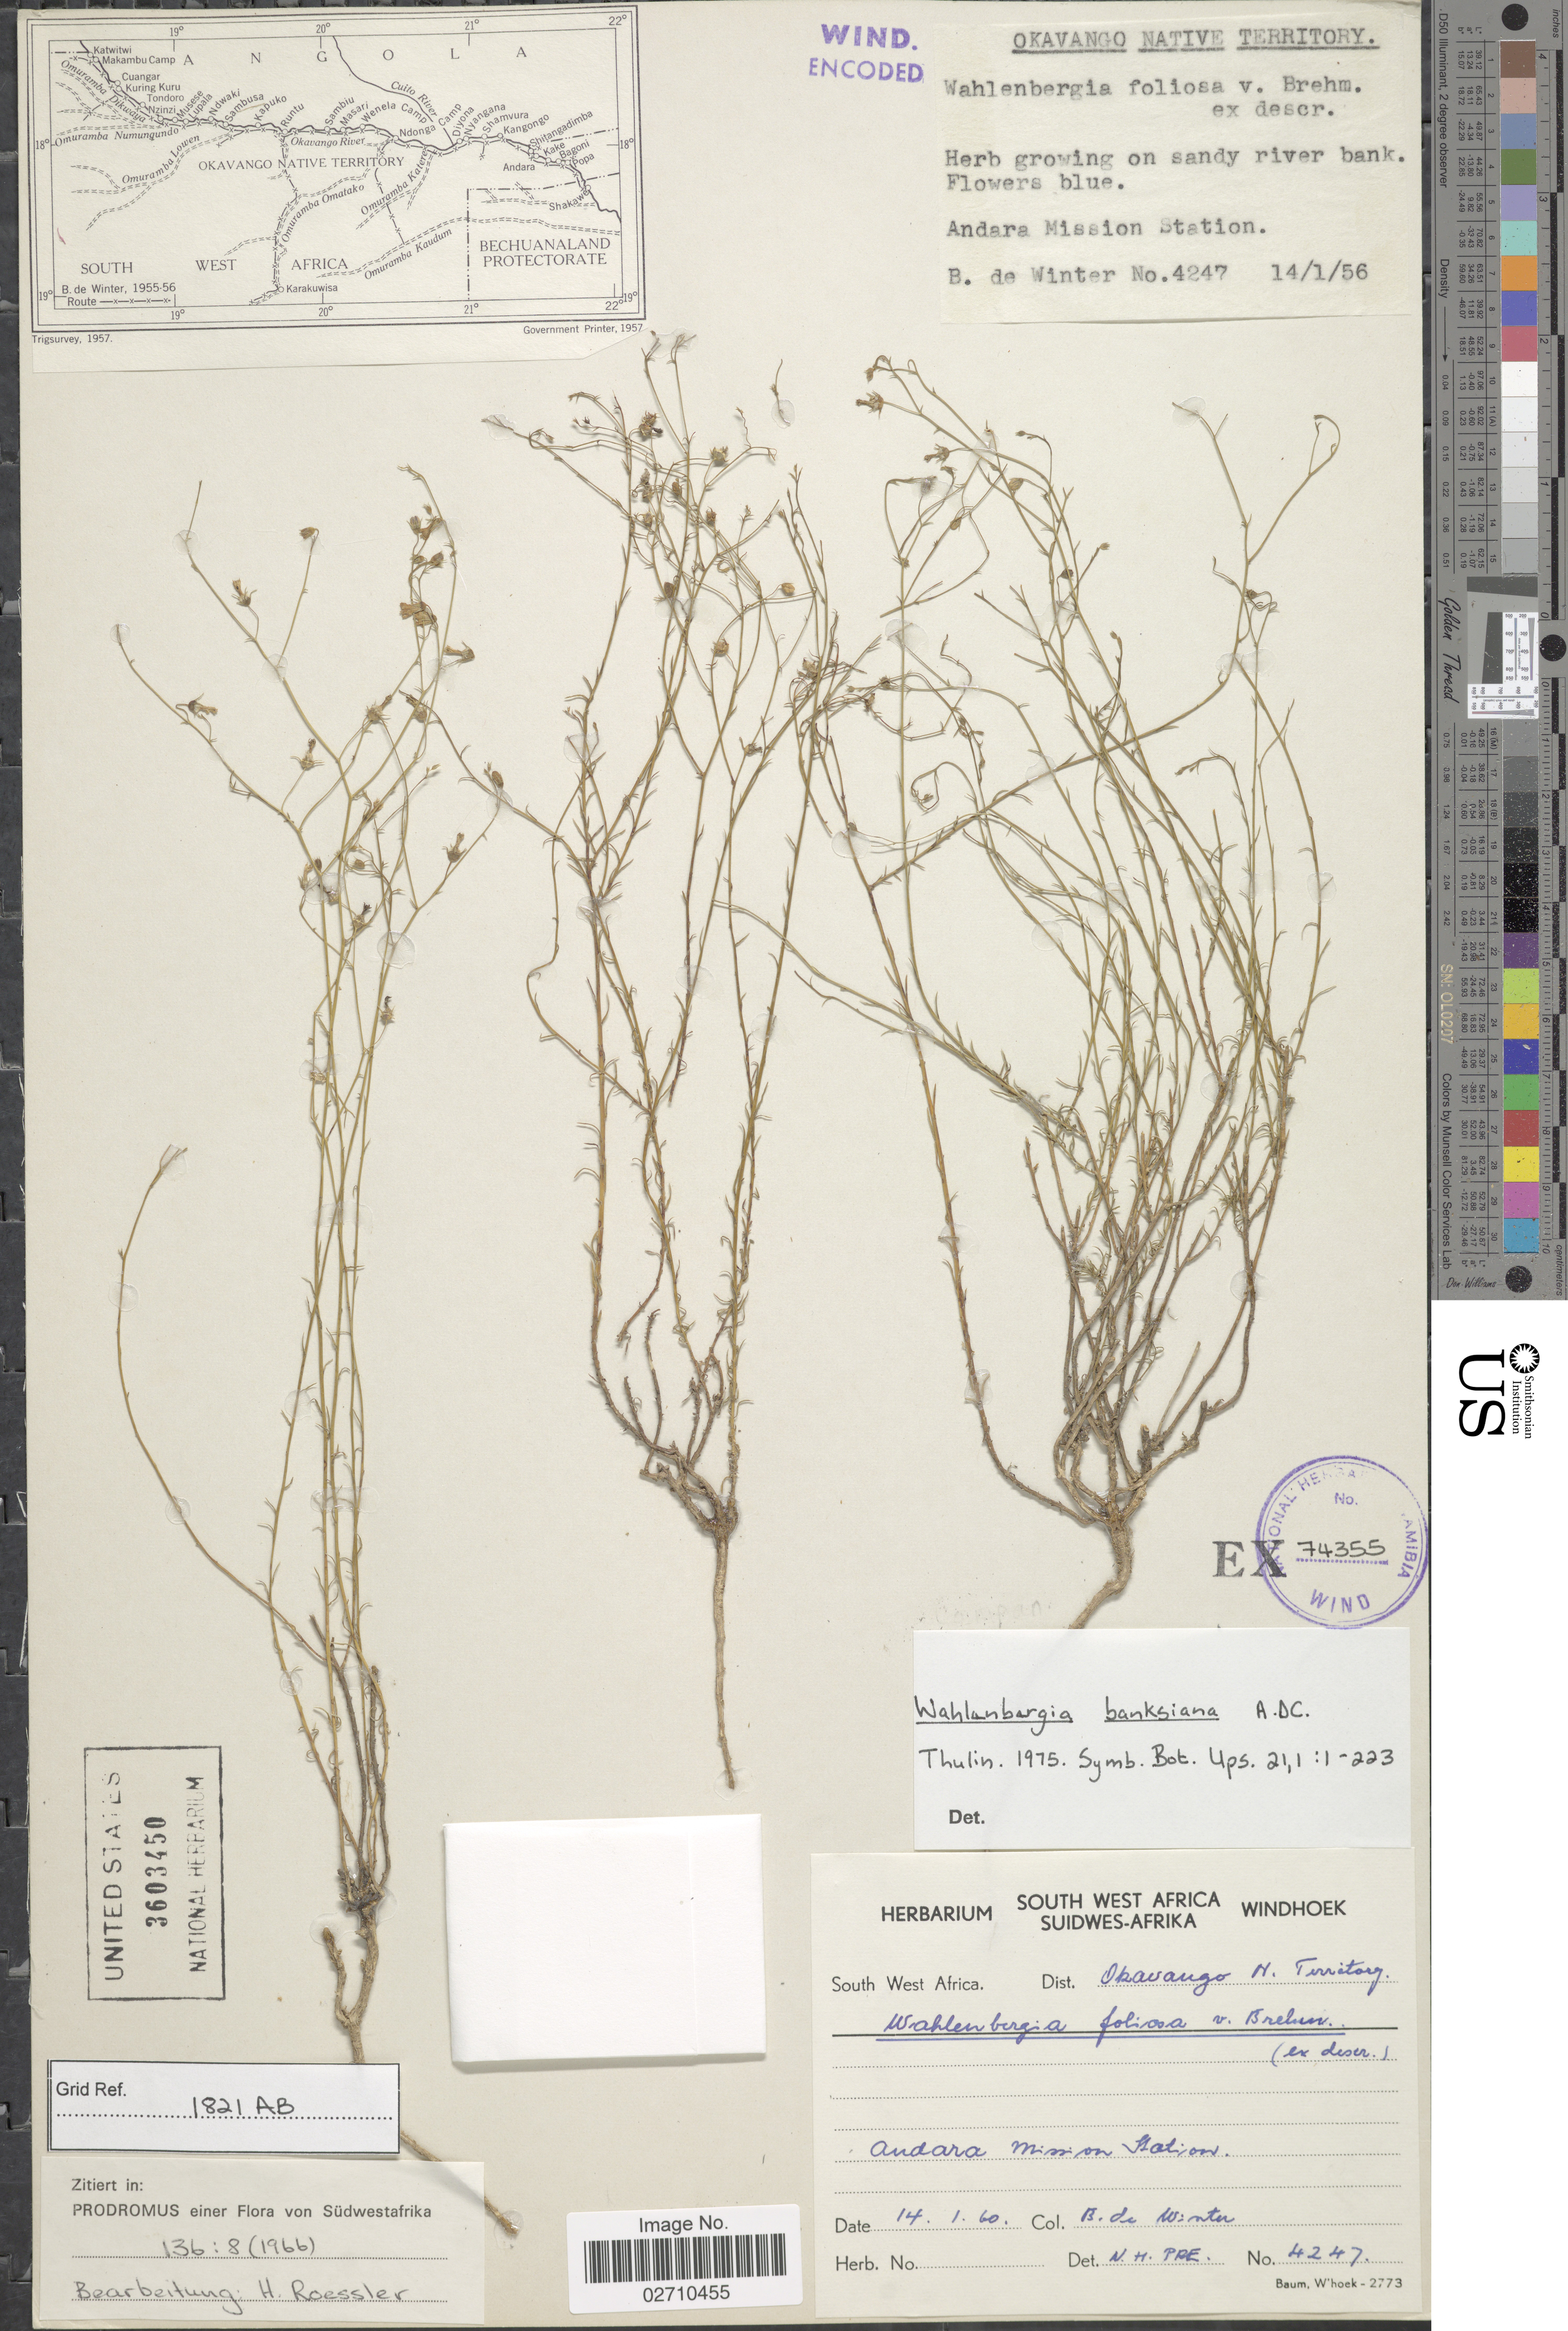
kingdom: Plantae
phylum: Tracheophyta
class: Magnoliopsida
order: Asterales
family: Campanulaceae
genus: Wahlenbergia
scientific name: Wahlenbergia banksiana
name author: A. DC.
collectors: B. de Winter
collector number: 4247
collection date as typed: Transcribed d/m/y: 14/1/60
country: Namibia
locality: South West Africa. Dist. Okavango N. Territory. Andara Mission Station.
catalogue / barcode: US 3603450